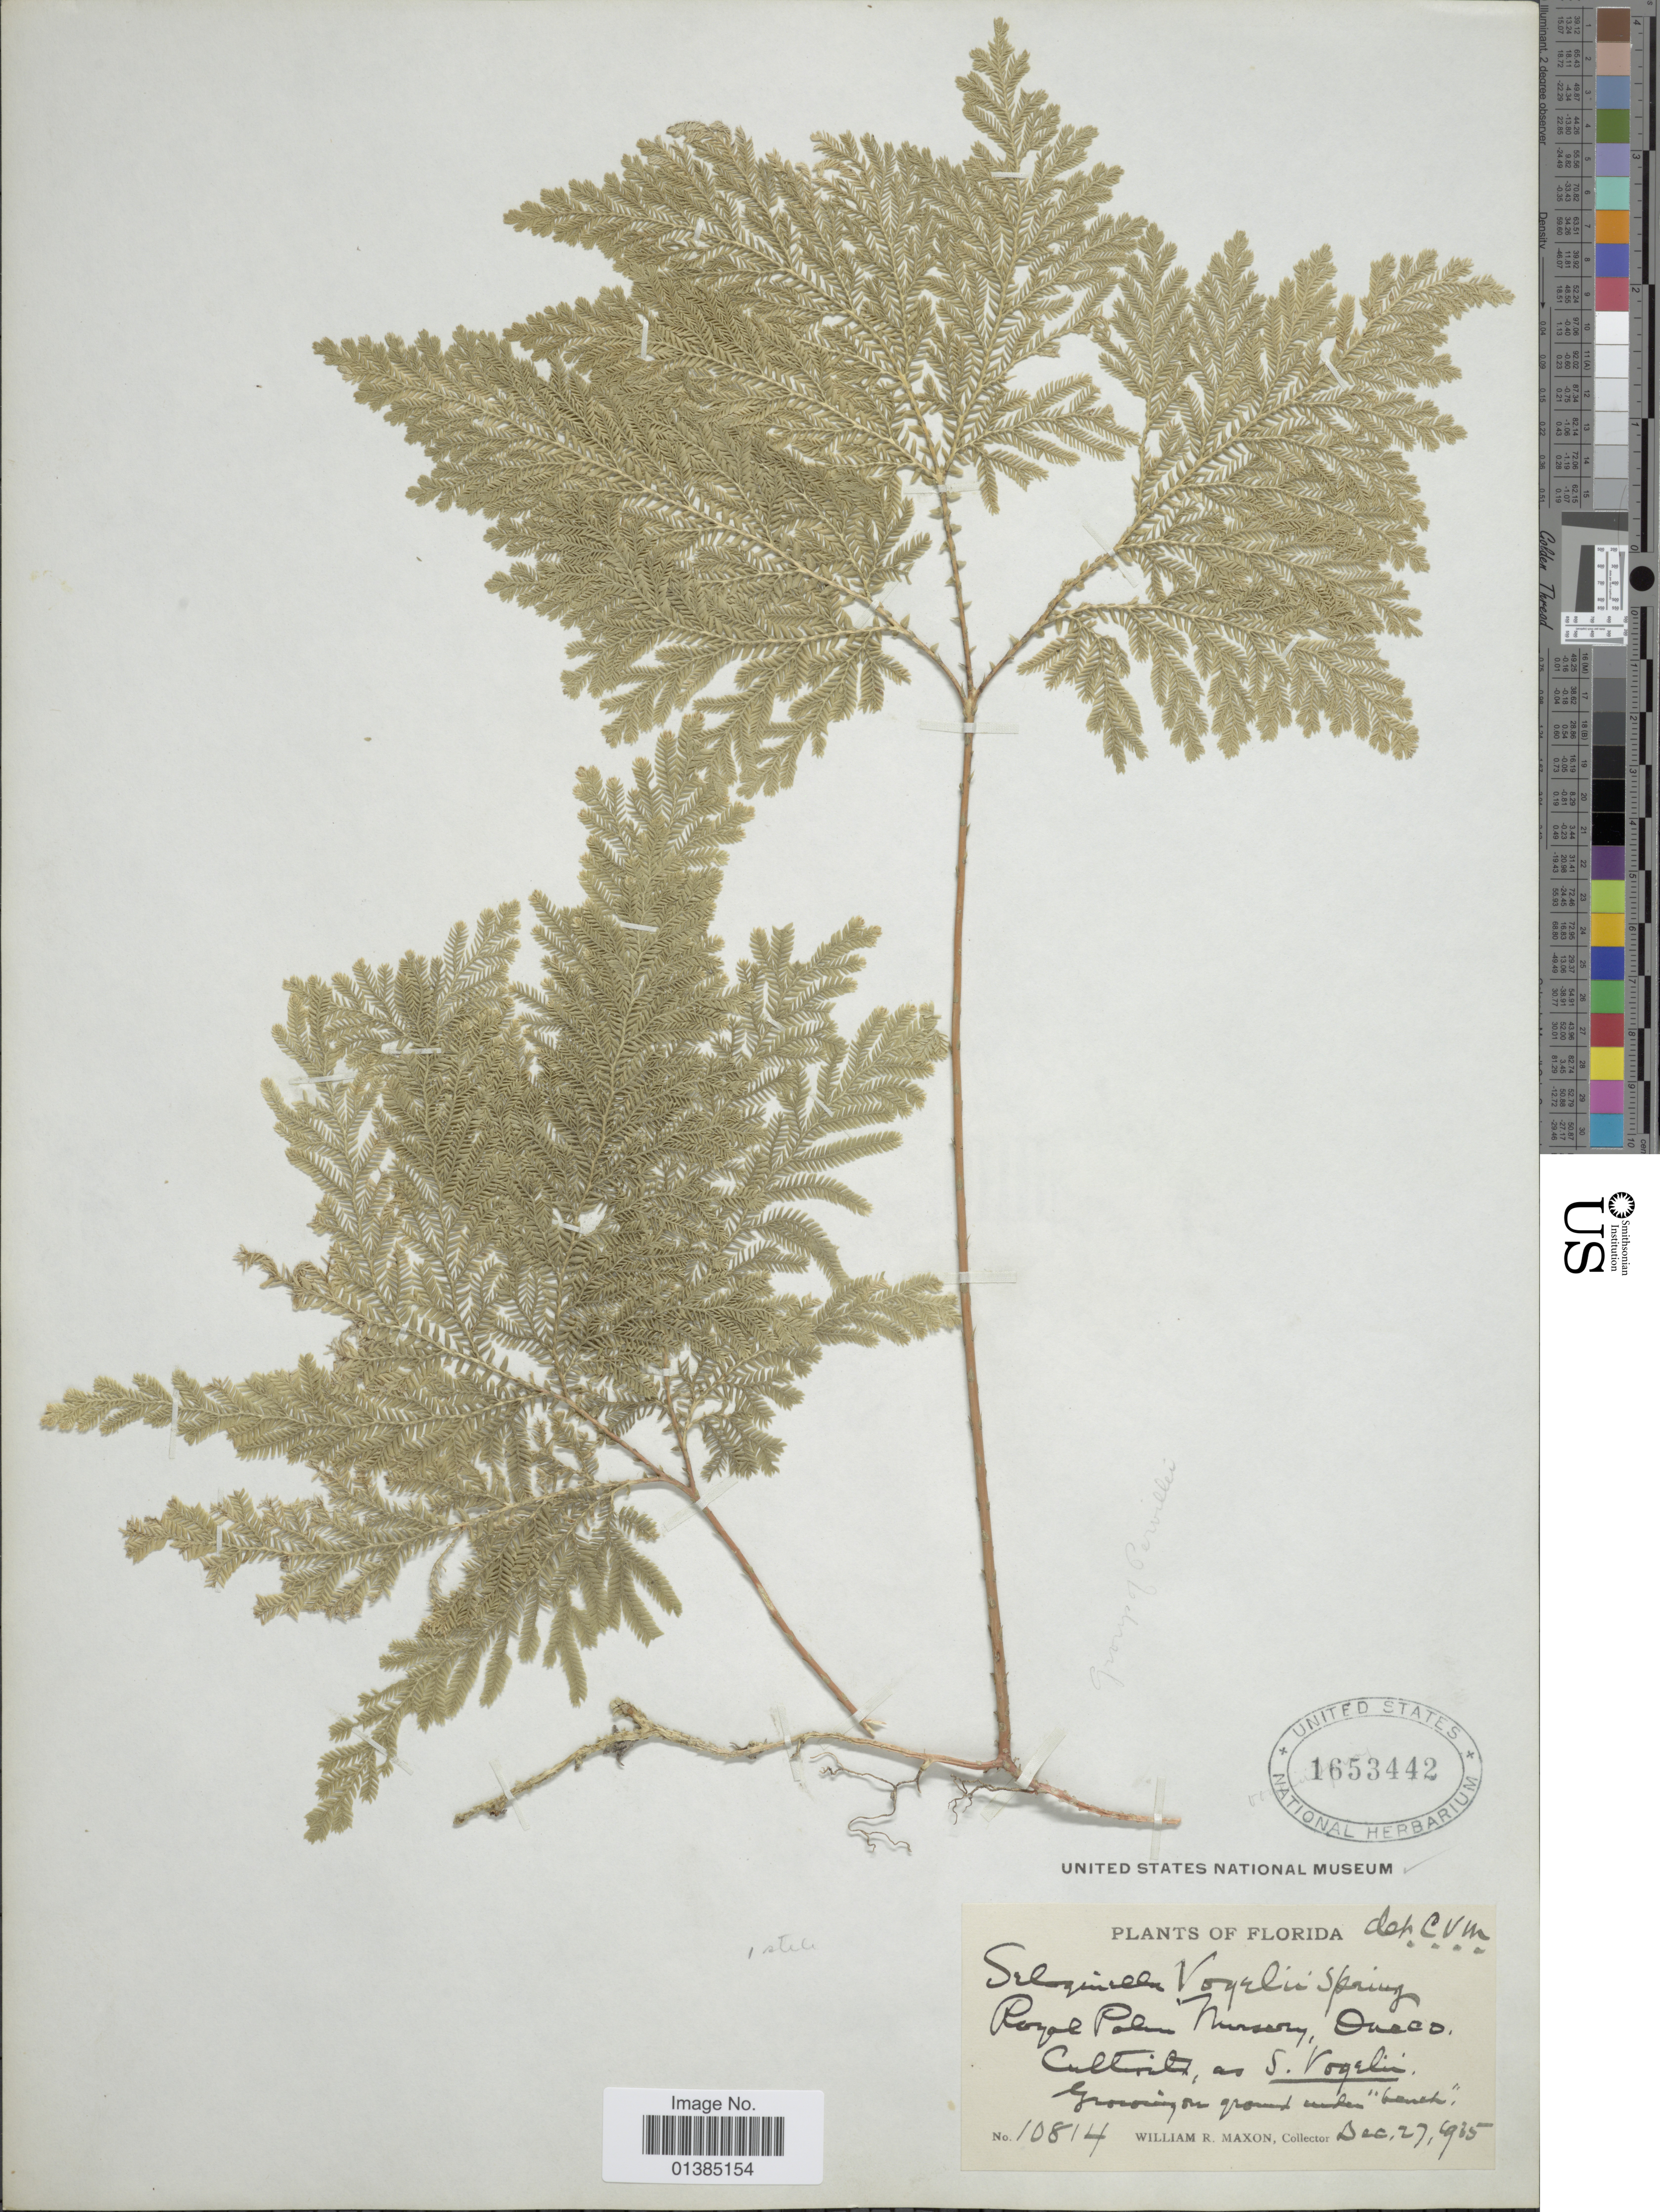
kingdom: Plantae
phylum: Tracheophyta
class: Lycopodiopsida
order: Selaginellales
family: Selaginellaceae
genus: Selaginella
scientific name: Selaginella vogelii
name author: Spring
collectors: W. R. Maxon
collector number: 10814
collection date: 1935-12-27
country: United States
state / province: Florida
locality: Royal Palm Nursery, Oneco, cultivated as S. Vogelin.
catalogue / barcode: US 1653442